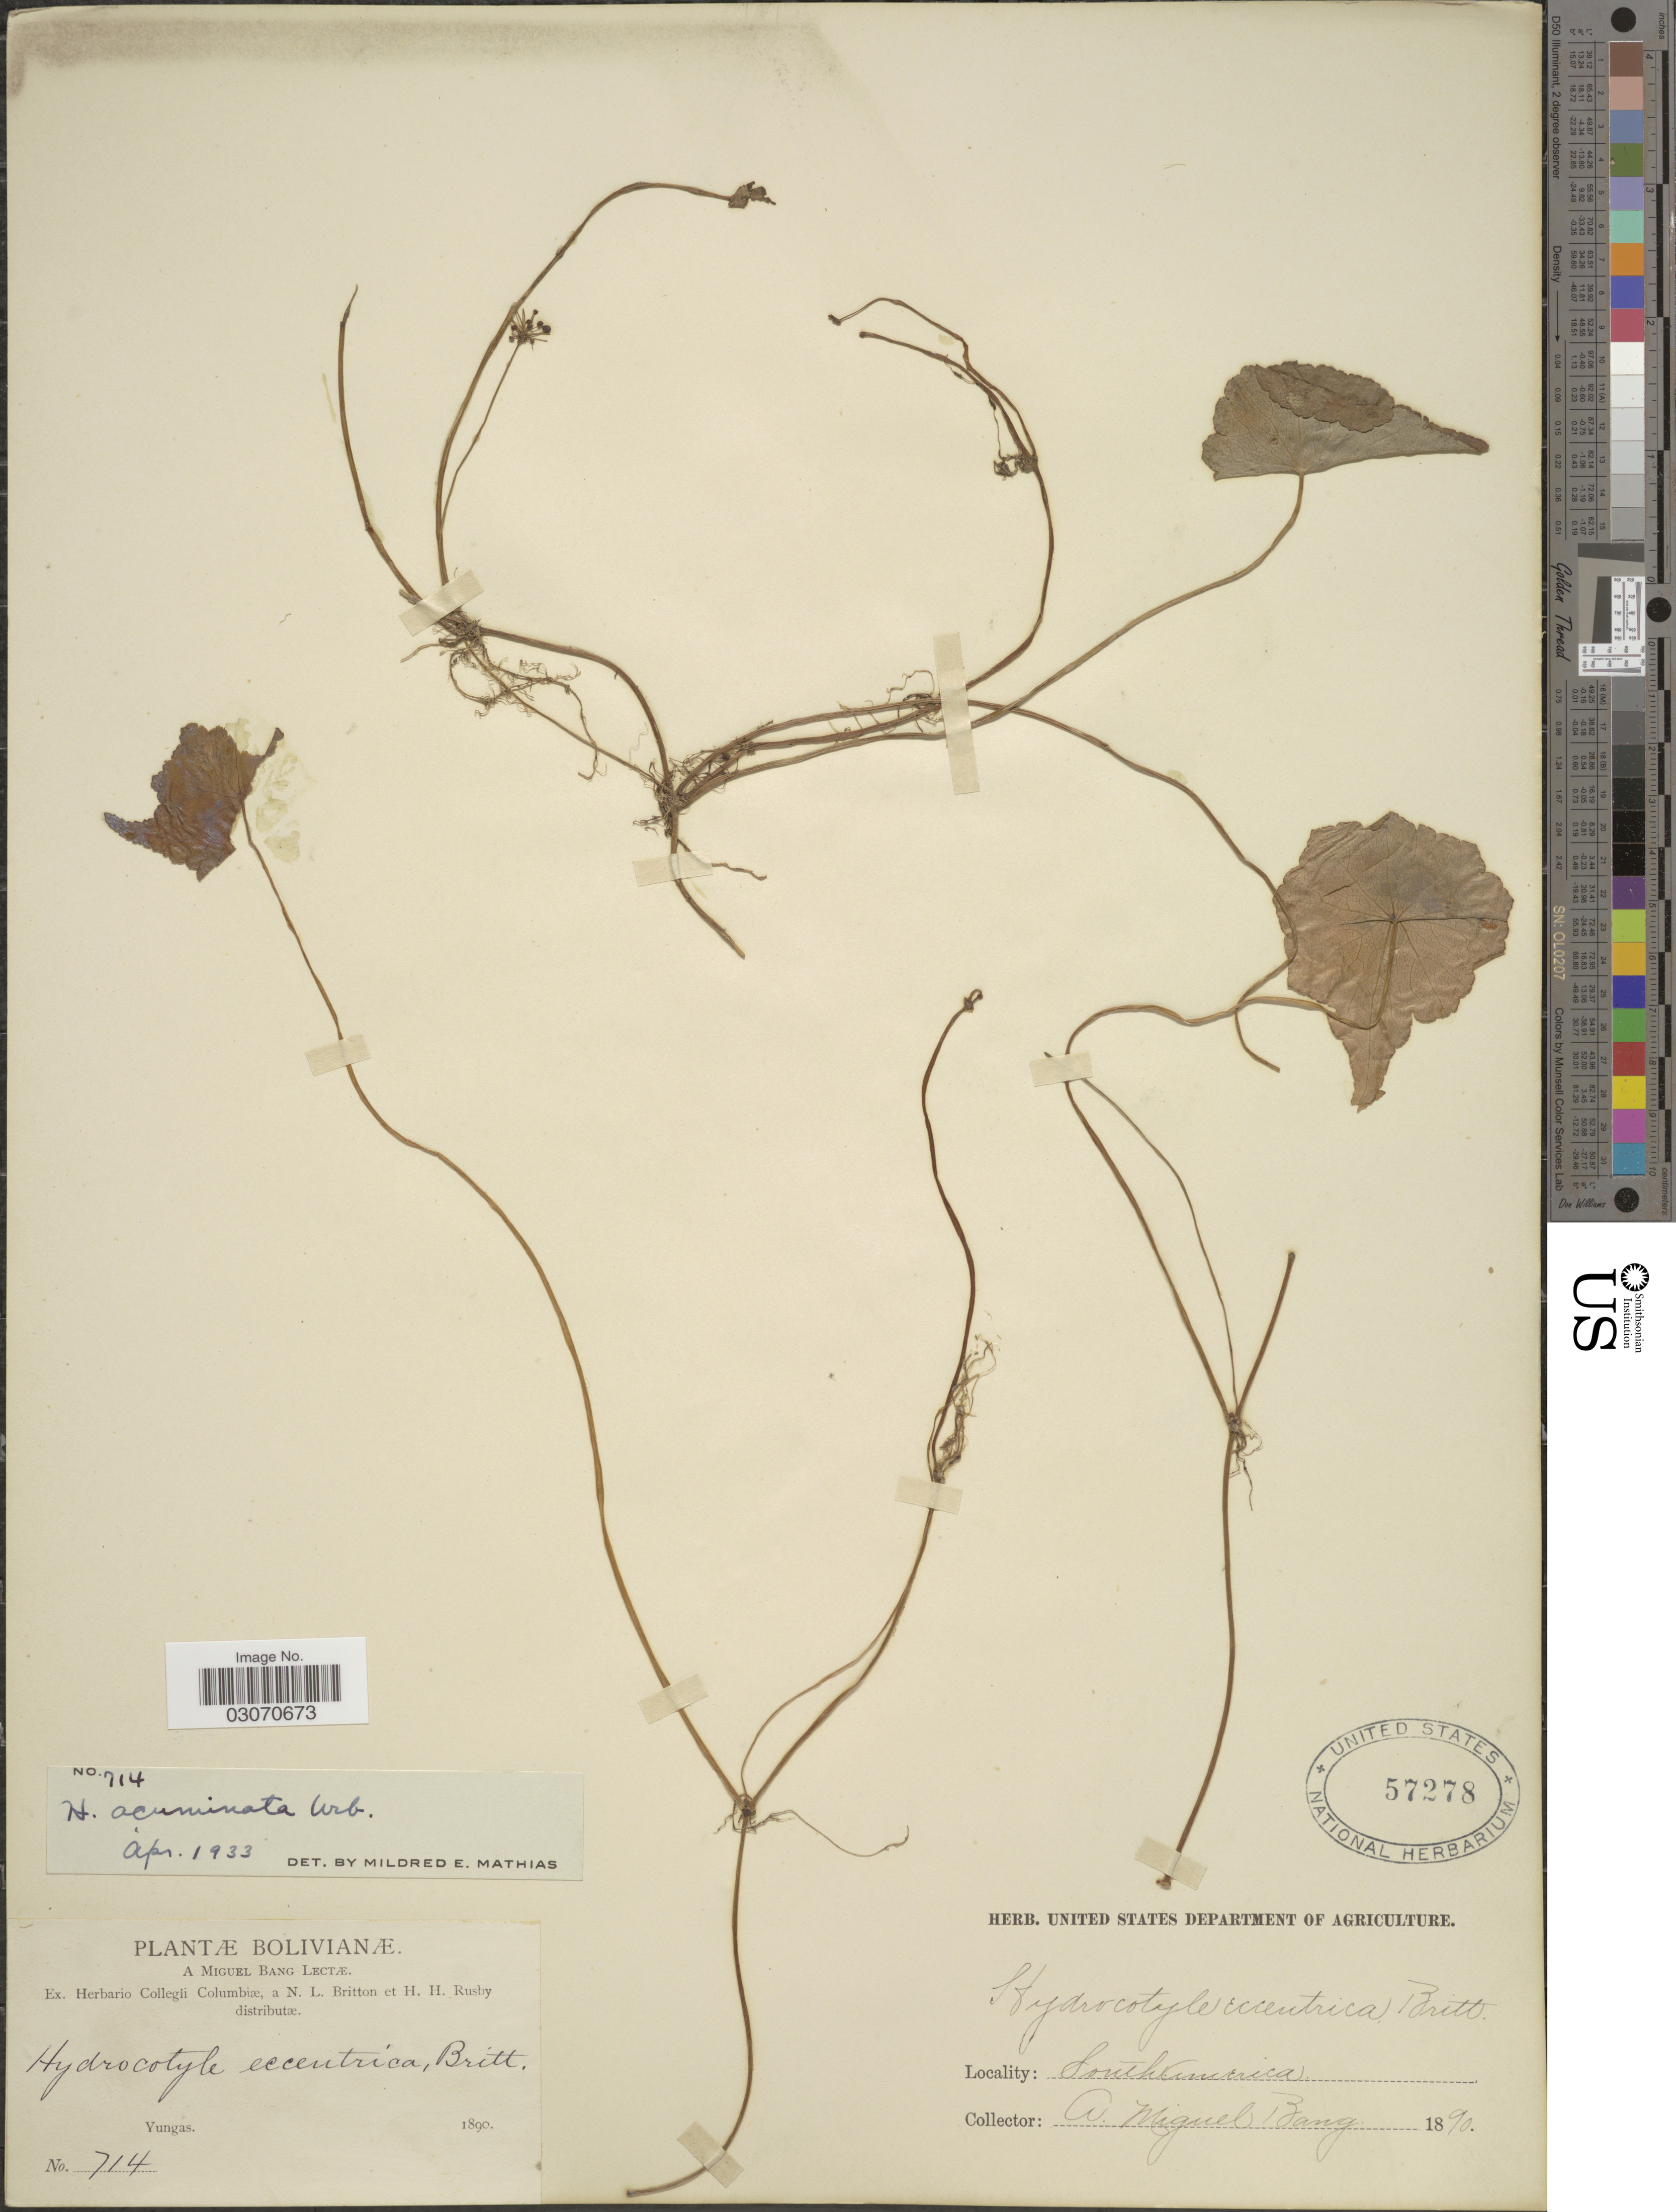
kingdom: Plantae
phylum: Tracheophyta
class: Magnoliopsida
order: Apiales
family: Araliaceae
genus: Hydrocotyle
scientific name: Hydrocotyle eccentrica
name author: Britton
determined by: Mendoza, M.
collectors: M. Bang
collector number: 714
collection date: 1890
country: Bolivia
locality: Yungas.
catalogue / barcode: US 57278